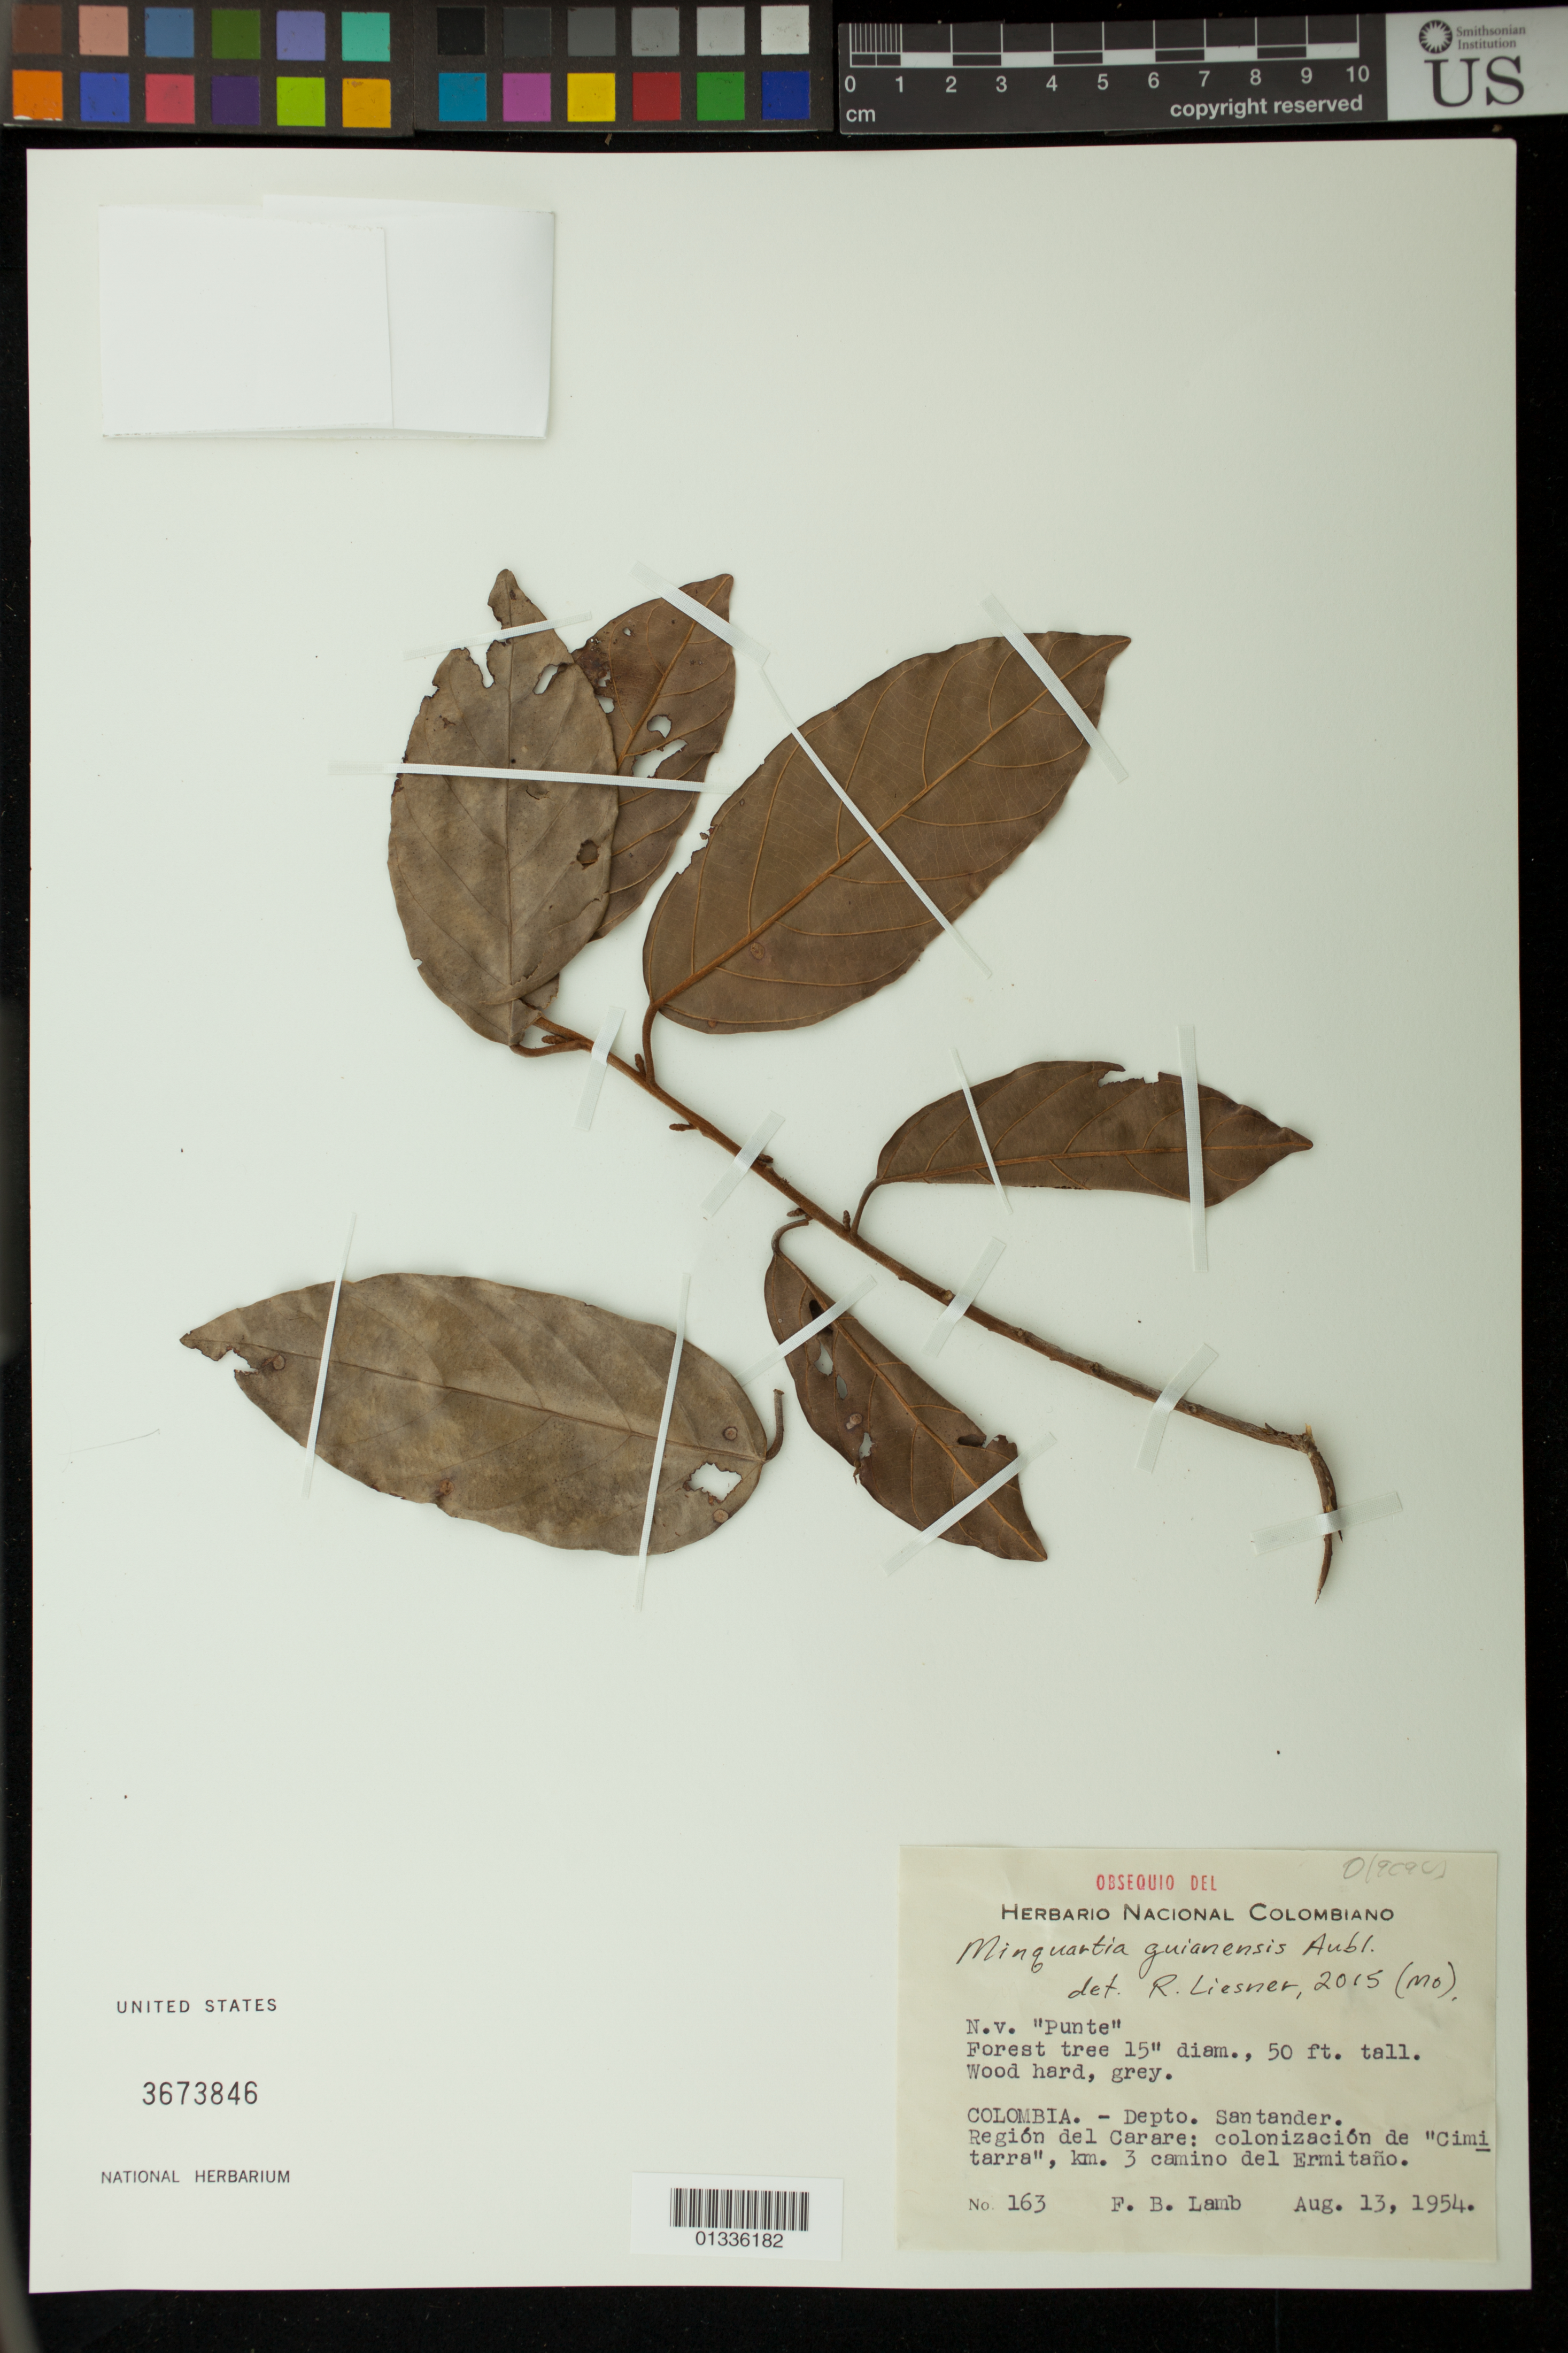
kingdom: Plantae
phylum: Tracheophyta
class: Magnoliopsida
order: Santalales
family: Coulaceae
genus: Minquartia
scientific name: Minquartia guianensis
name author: Aubl.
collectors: F. B. Lamb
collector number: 163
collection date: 1954-08-13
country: Colombia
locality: Depto. Santander. Región del Carare, Colonización de "Cimiterra", km 3 camino del Ermitaño.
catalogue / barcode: US 3673846